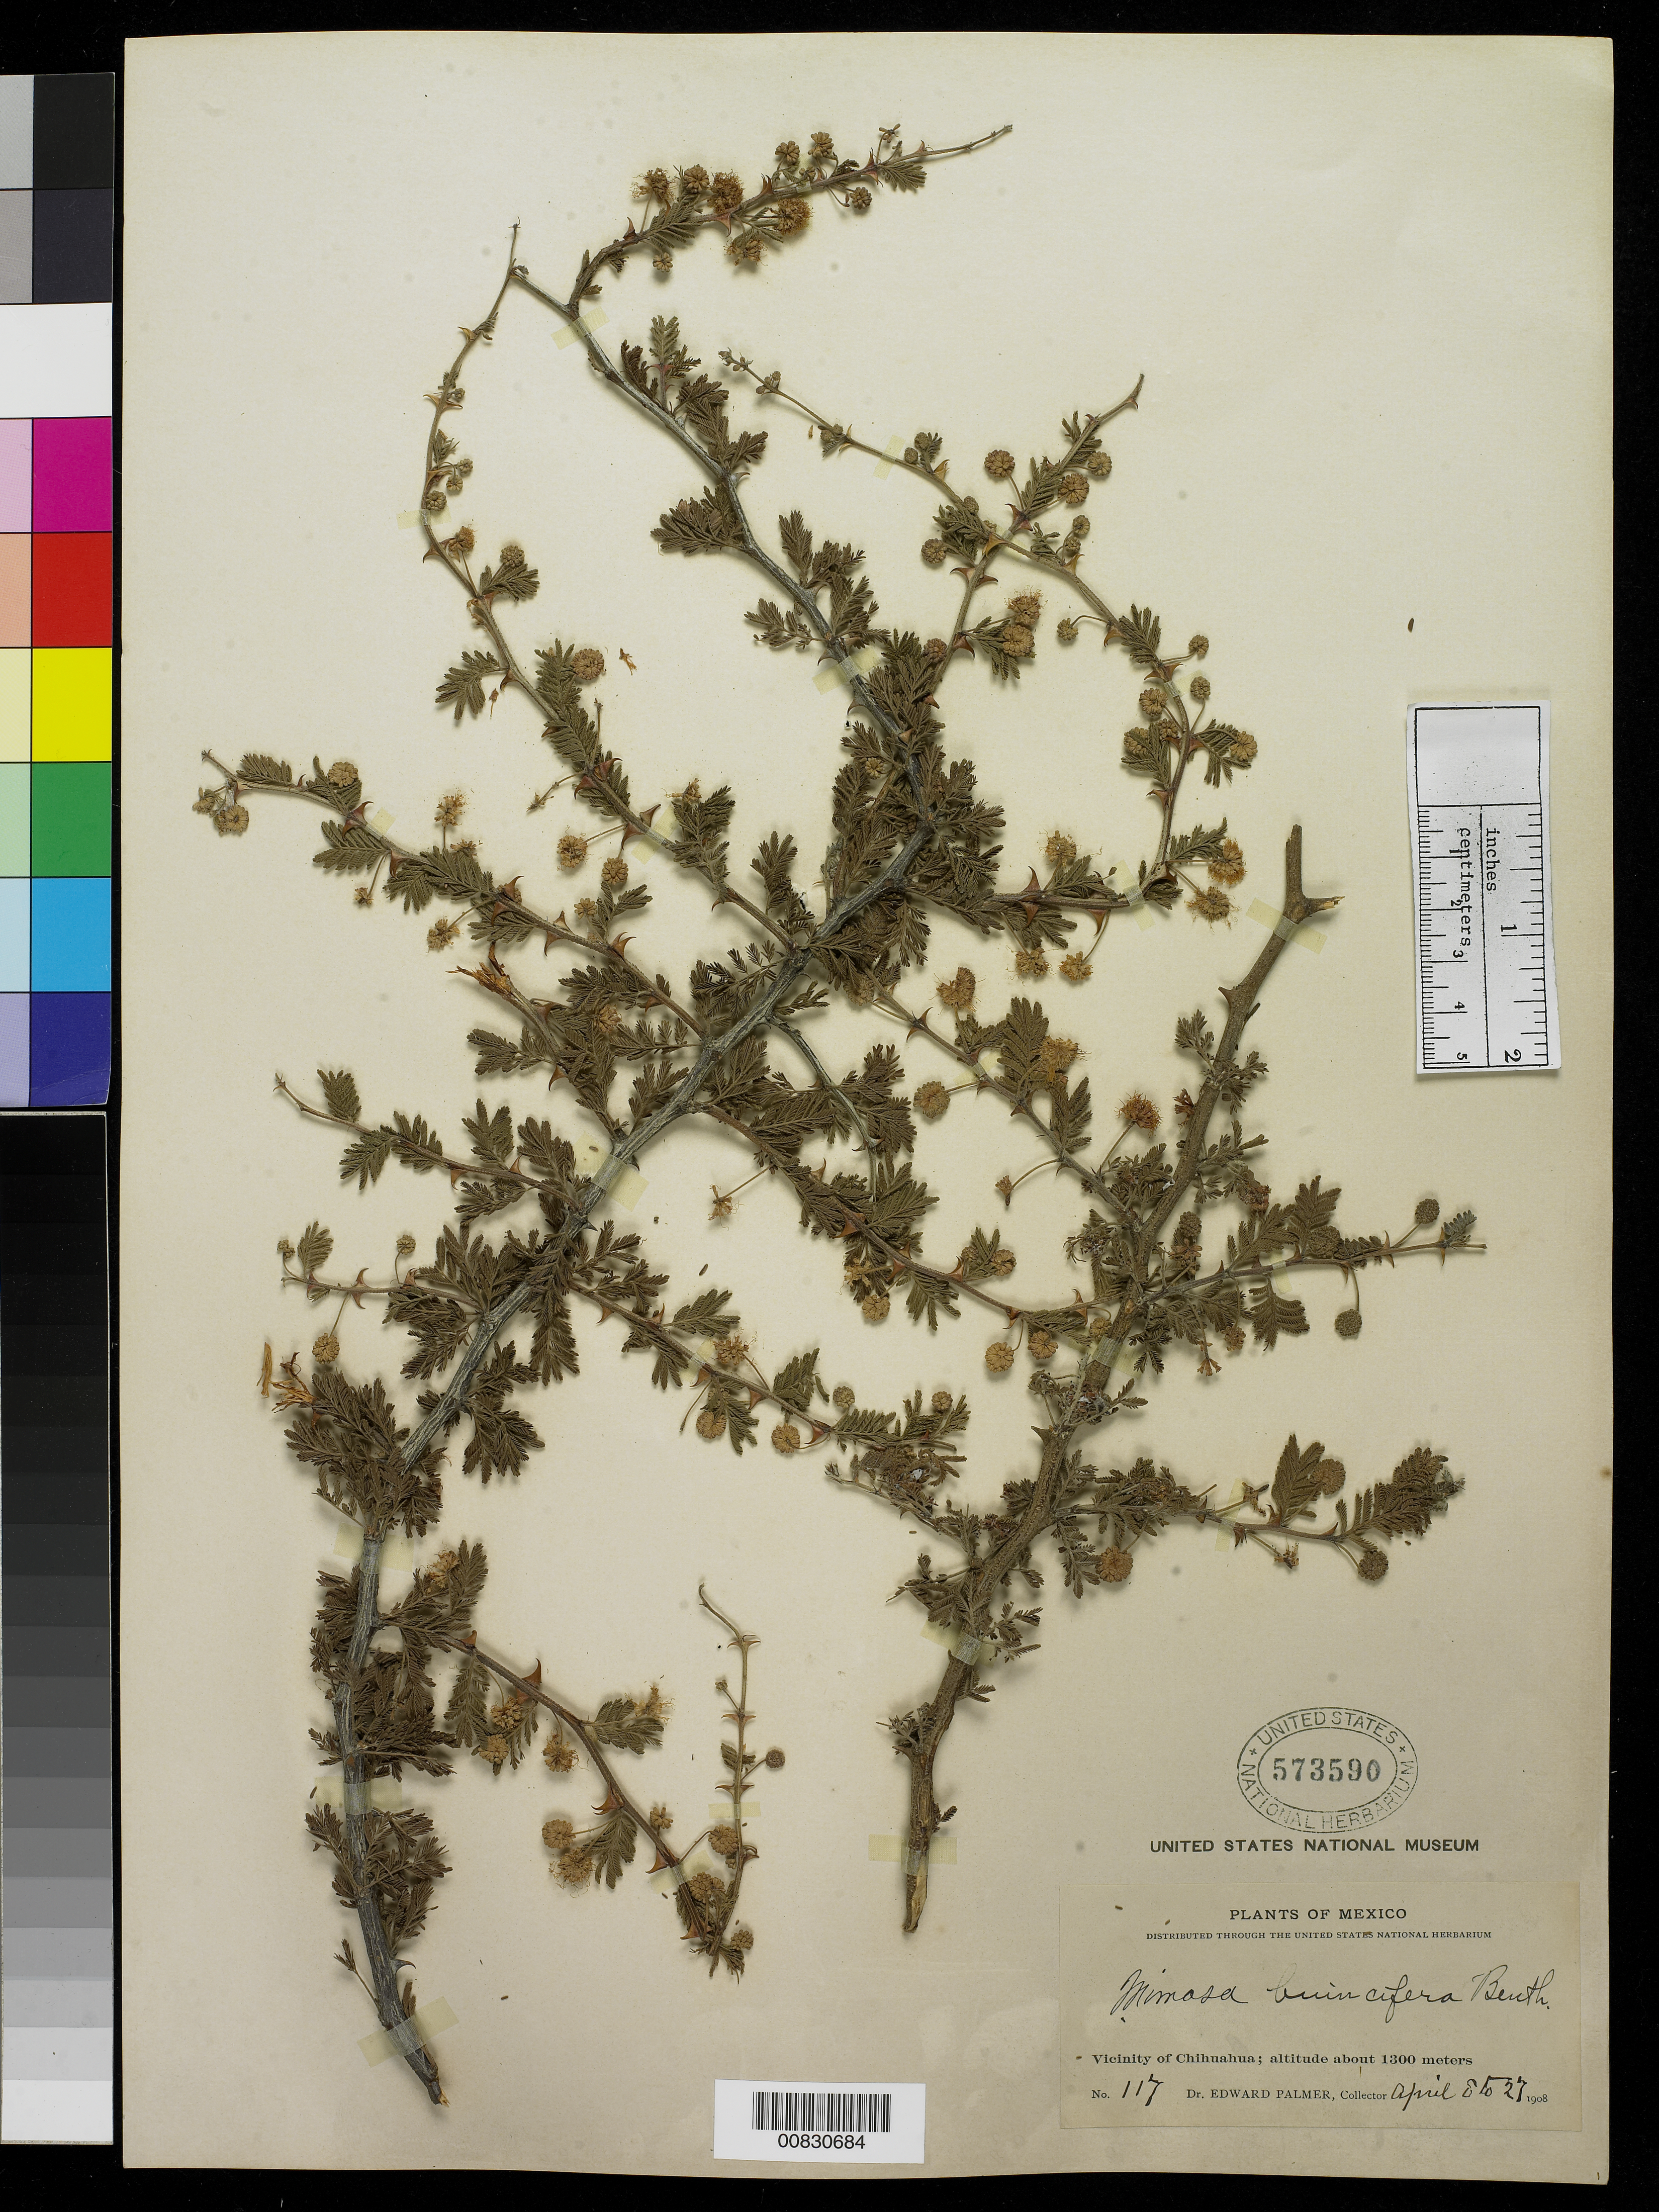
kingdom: Plantae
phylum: Tracheophyta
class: Magnoliopsida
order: Fabales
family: Fabaceae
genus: Mimosa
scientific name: Mimosa biuncifera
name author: Benth.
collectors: E. Palmer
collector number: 117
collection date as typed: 08 Apr 1908 to 27 Apr 1908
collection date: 1908-04-08/1908-04-27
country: Mexico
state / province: Chihuahua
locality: Vicinity of Chihuahua.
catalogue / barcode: US 573590